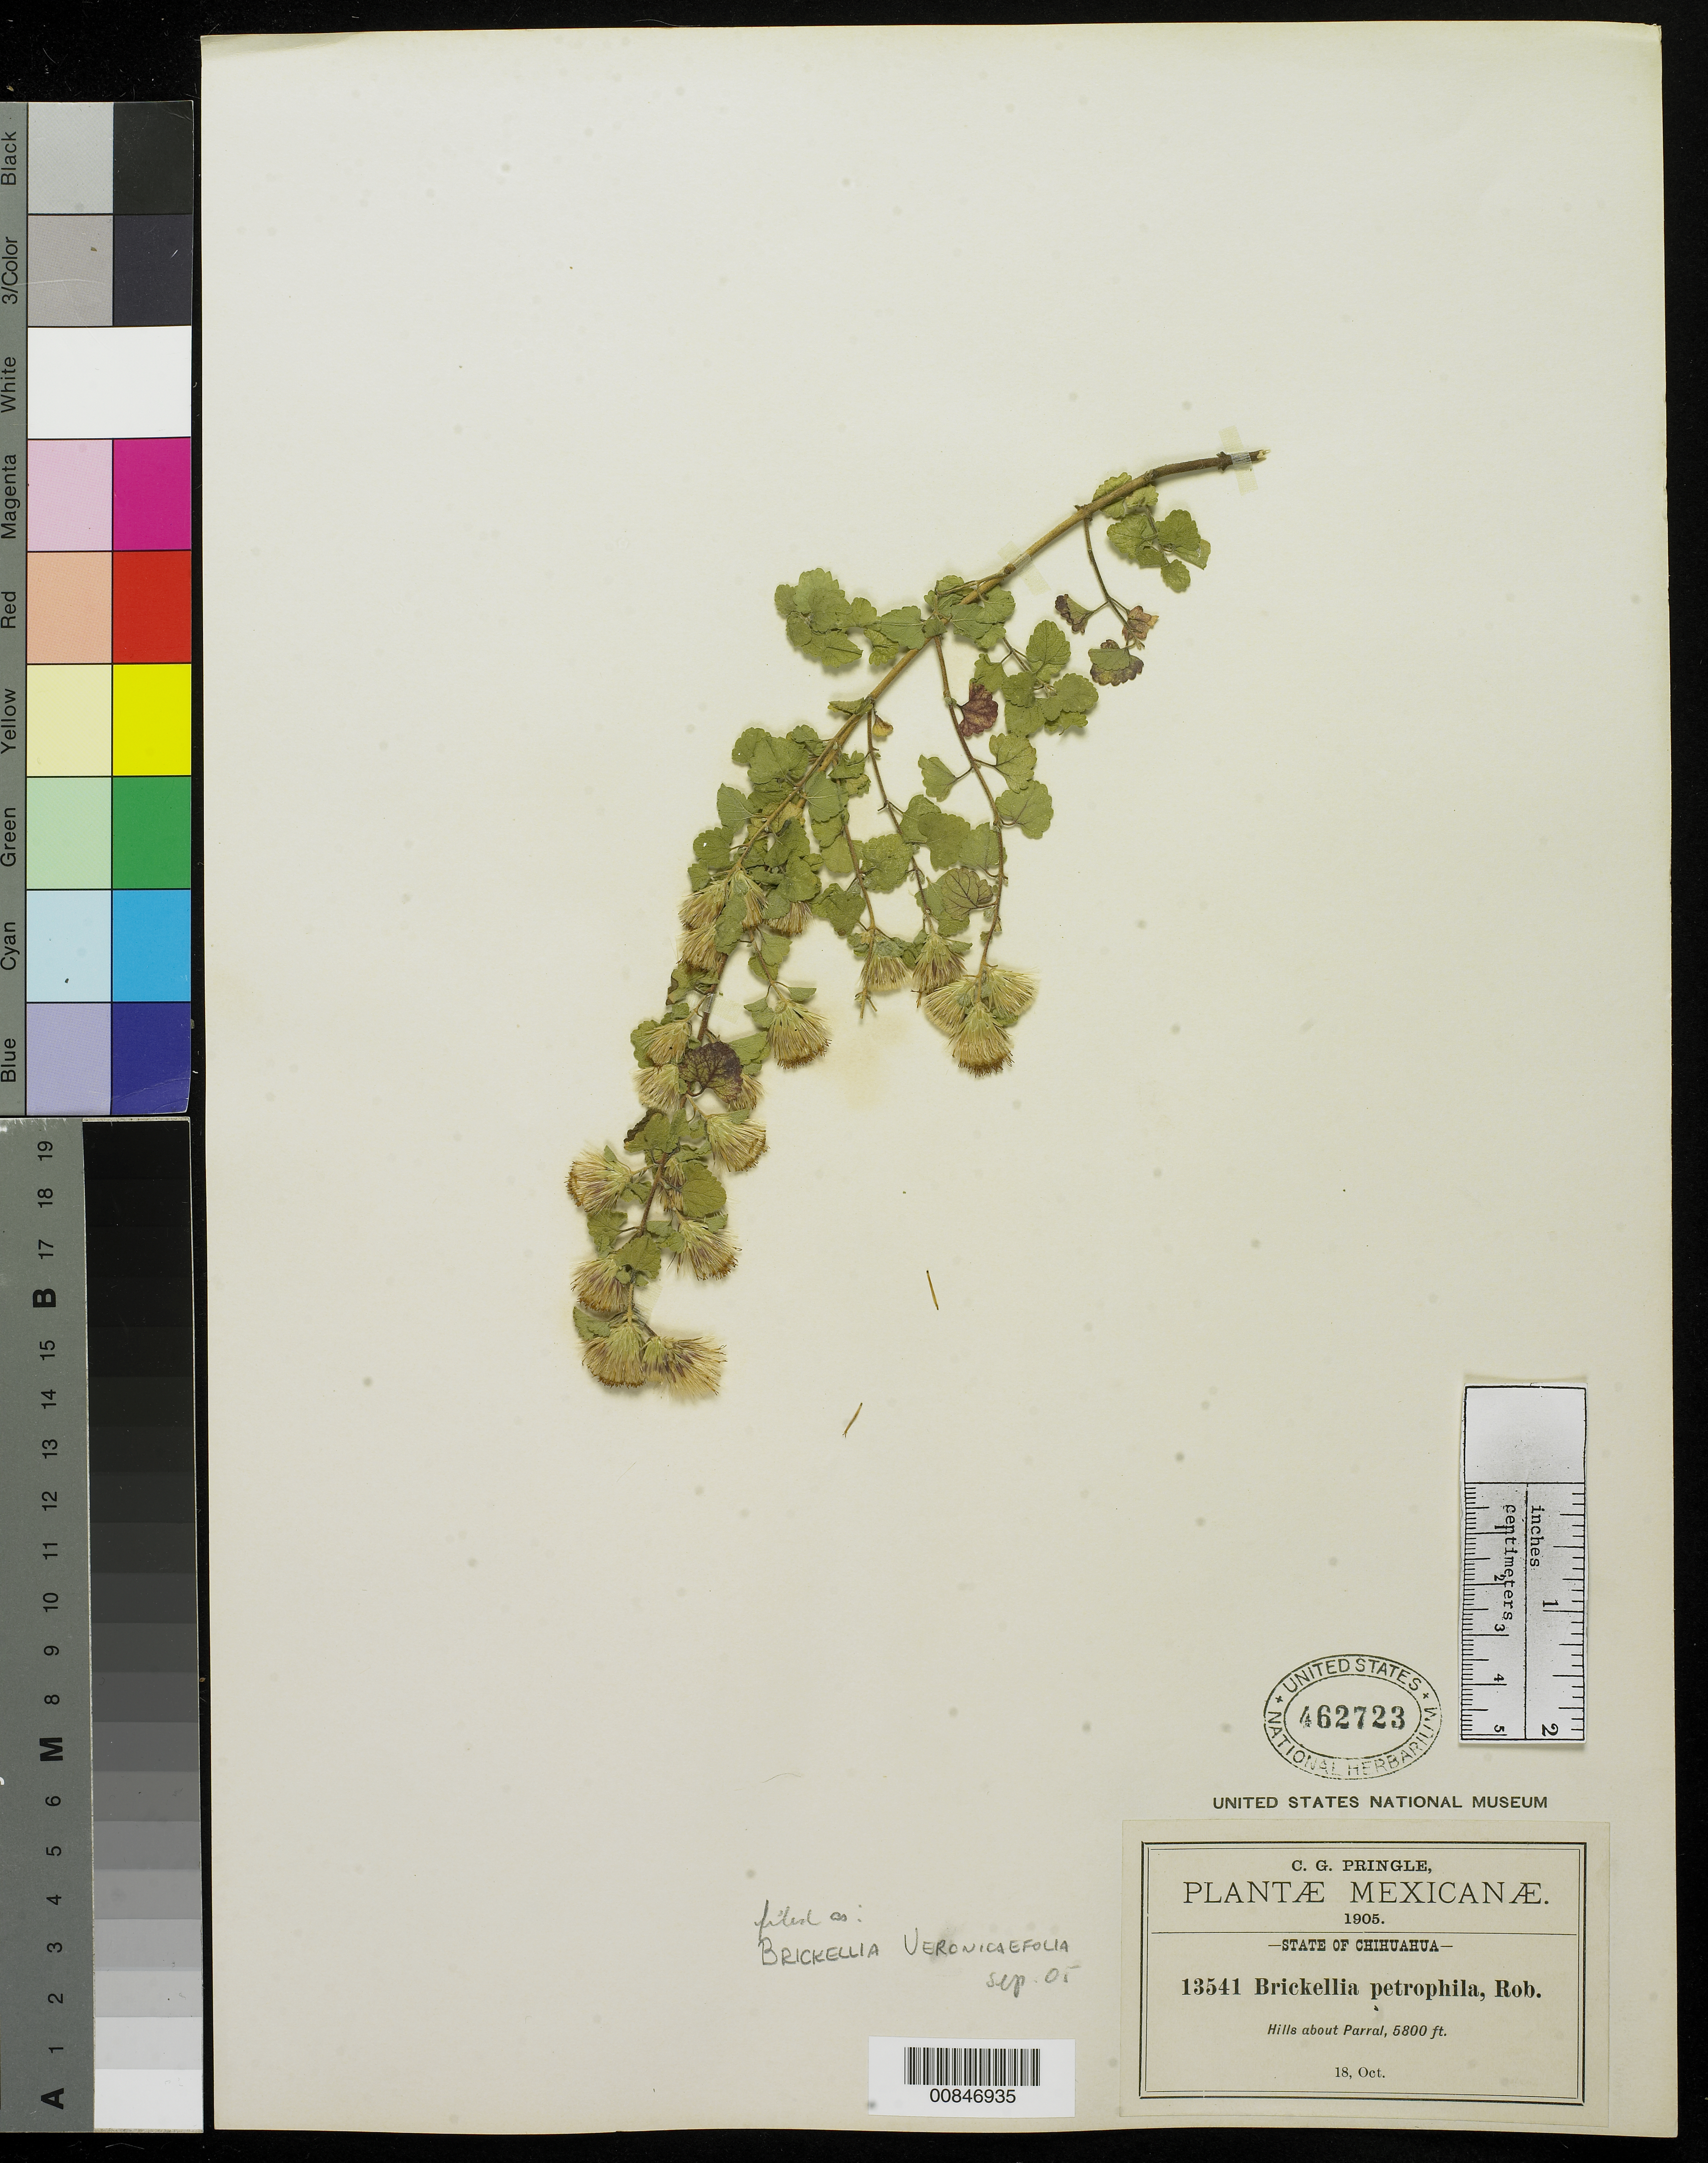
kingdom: Plantae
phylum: Tracheophyta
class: Magnoliopsida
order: Asterales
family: Asteraceae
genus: Brickellia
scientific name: Brickellia veronicaefolia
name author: (Kunth) A. Gray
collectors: C. G. Pringle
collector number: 13541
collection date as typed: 18 Oct 1905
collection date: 1905-10-18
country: Mexico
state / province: Chihuahua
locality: Hills about Parral, Chihuahua.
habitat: Hills.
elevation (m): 1768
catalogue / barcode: US 462723